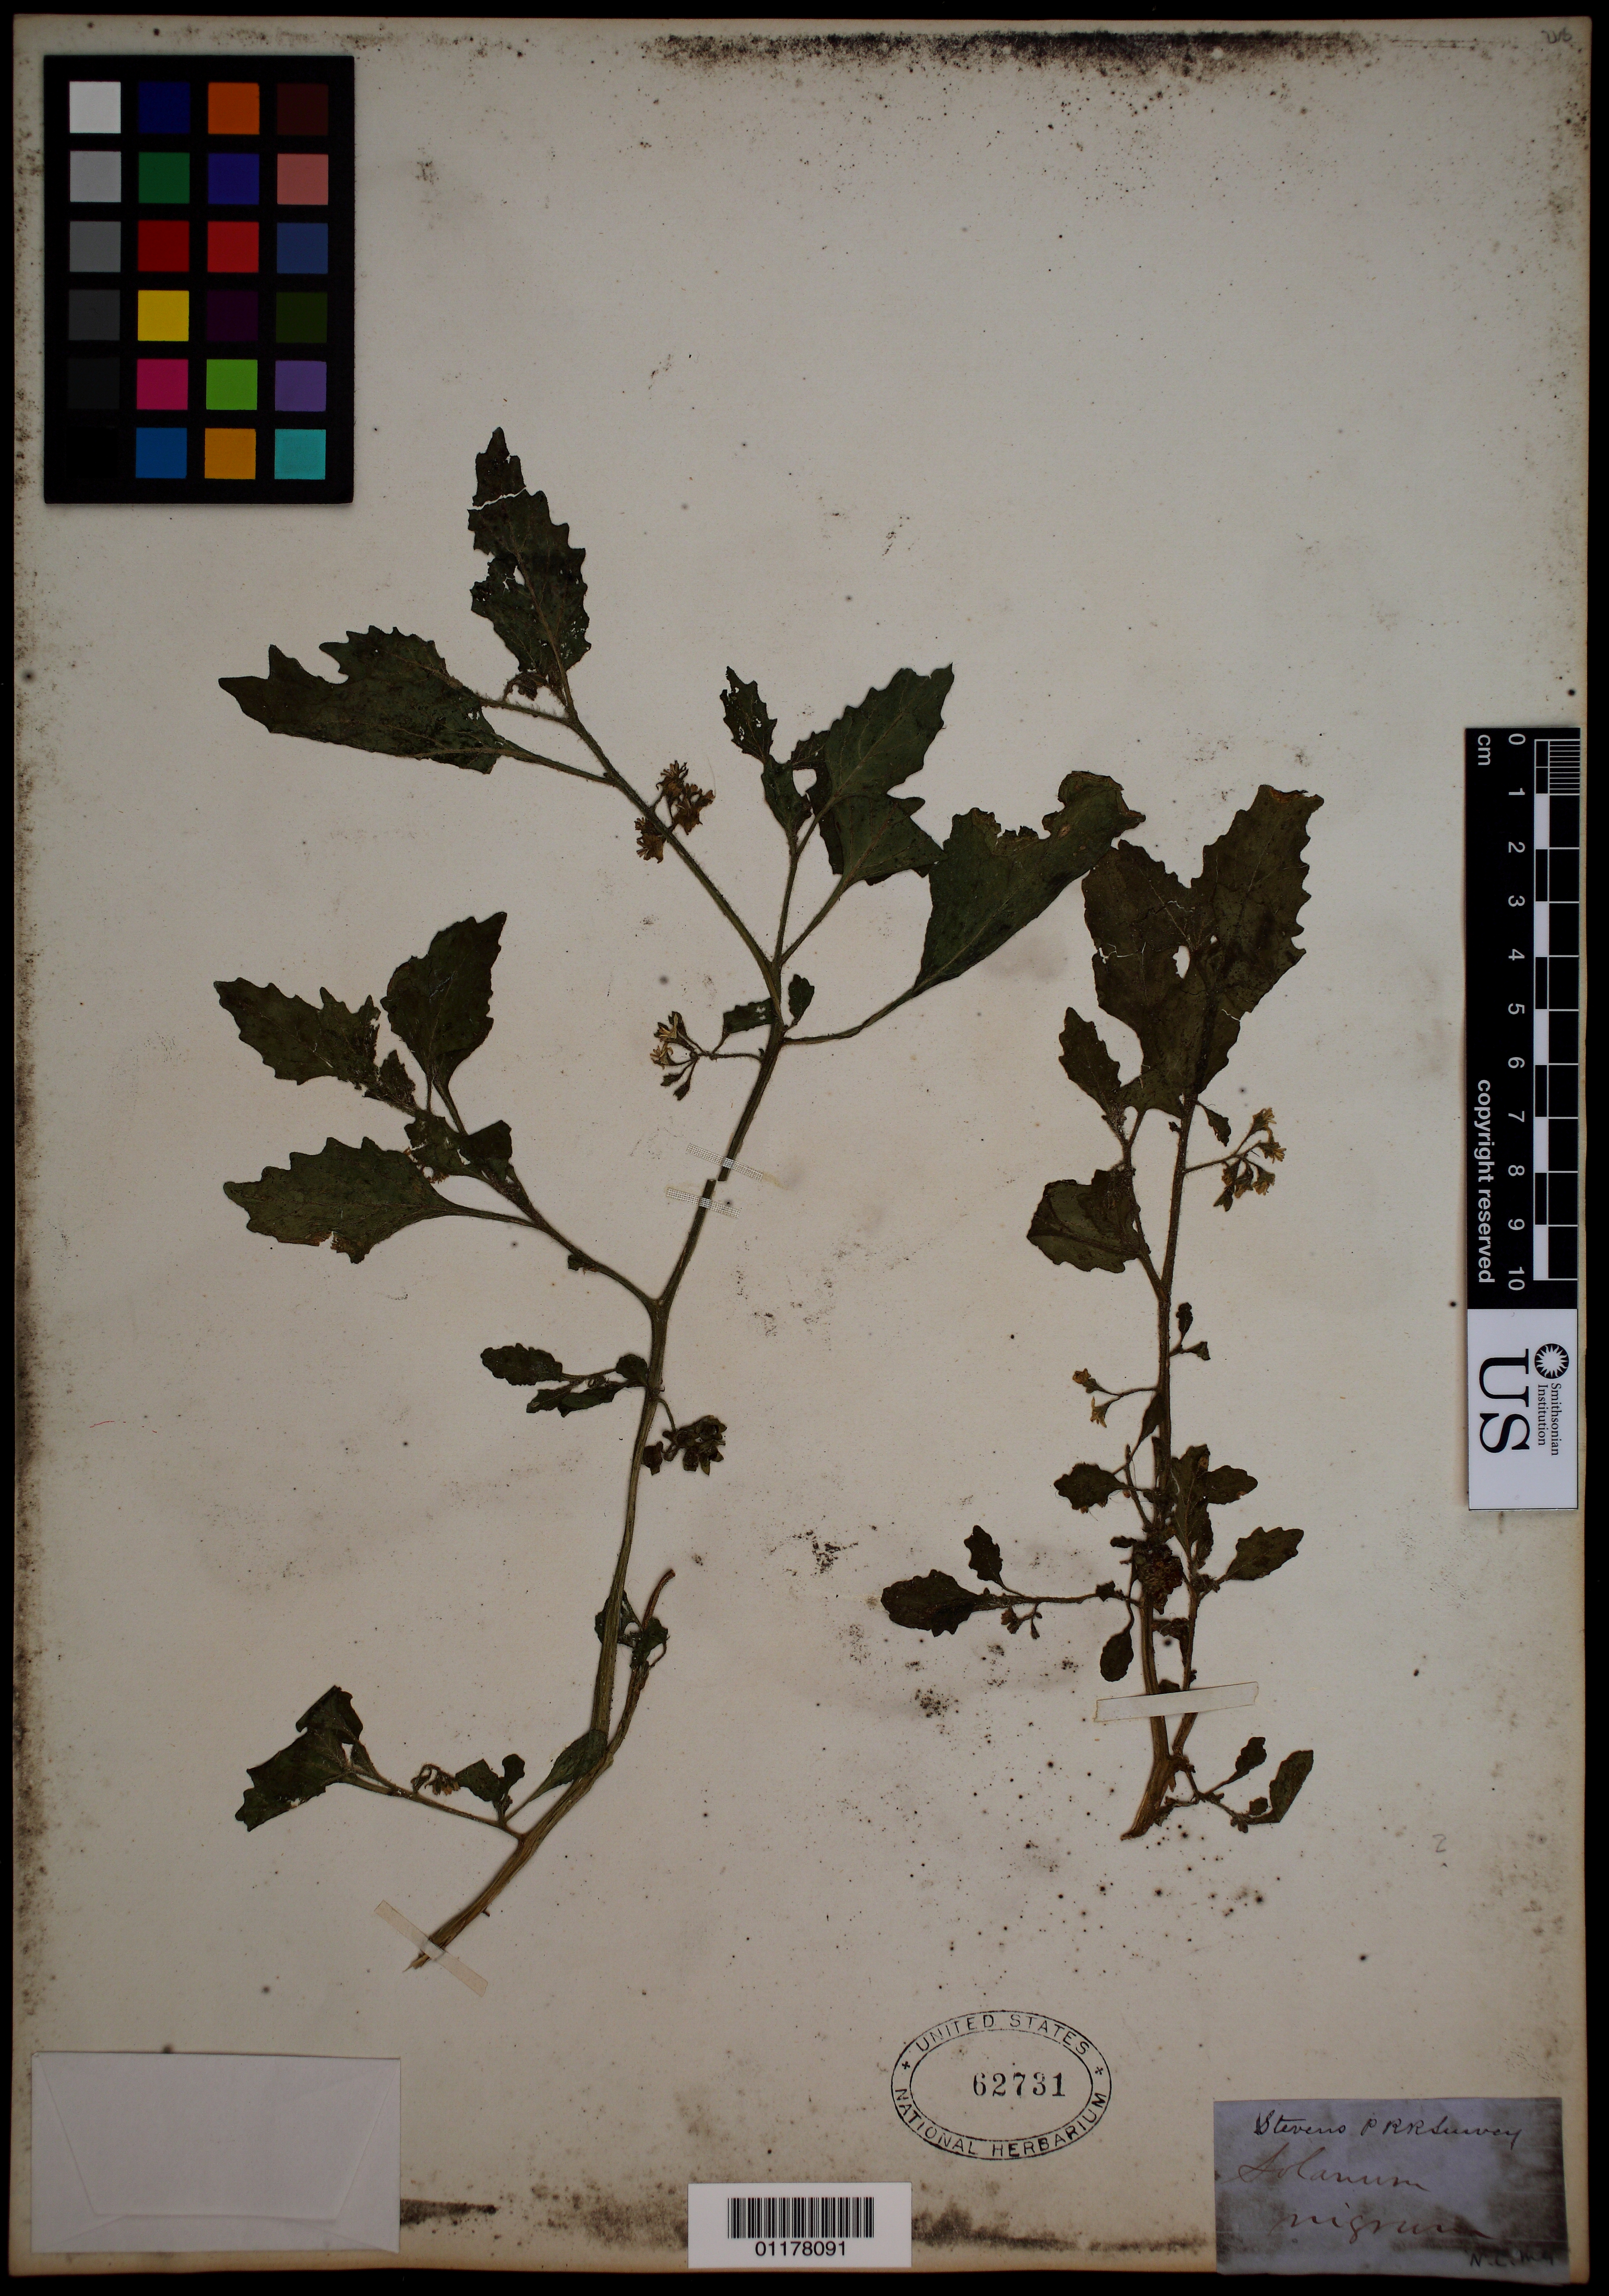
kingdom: Plantae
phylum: Tracheophyta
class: Magnoliopsida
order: Solanales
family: Solanaceae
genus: Solanum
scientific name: Solanum nitidibaccatum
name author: Bitter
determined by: Knapp, S. D.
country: United States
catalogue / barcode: US 62731